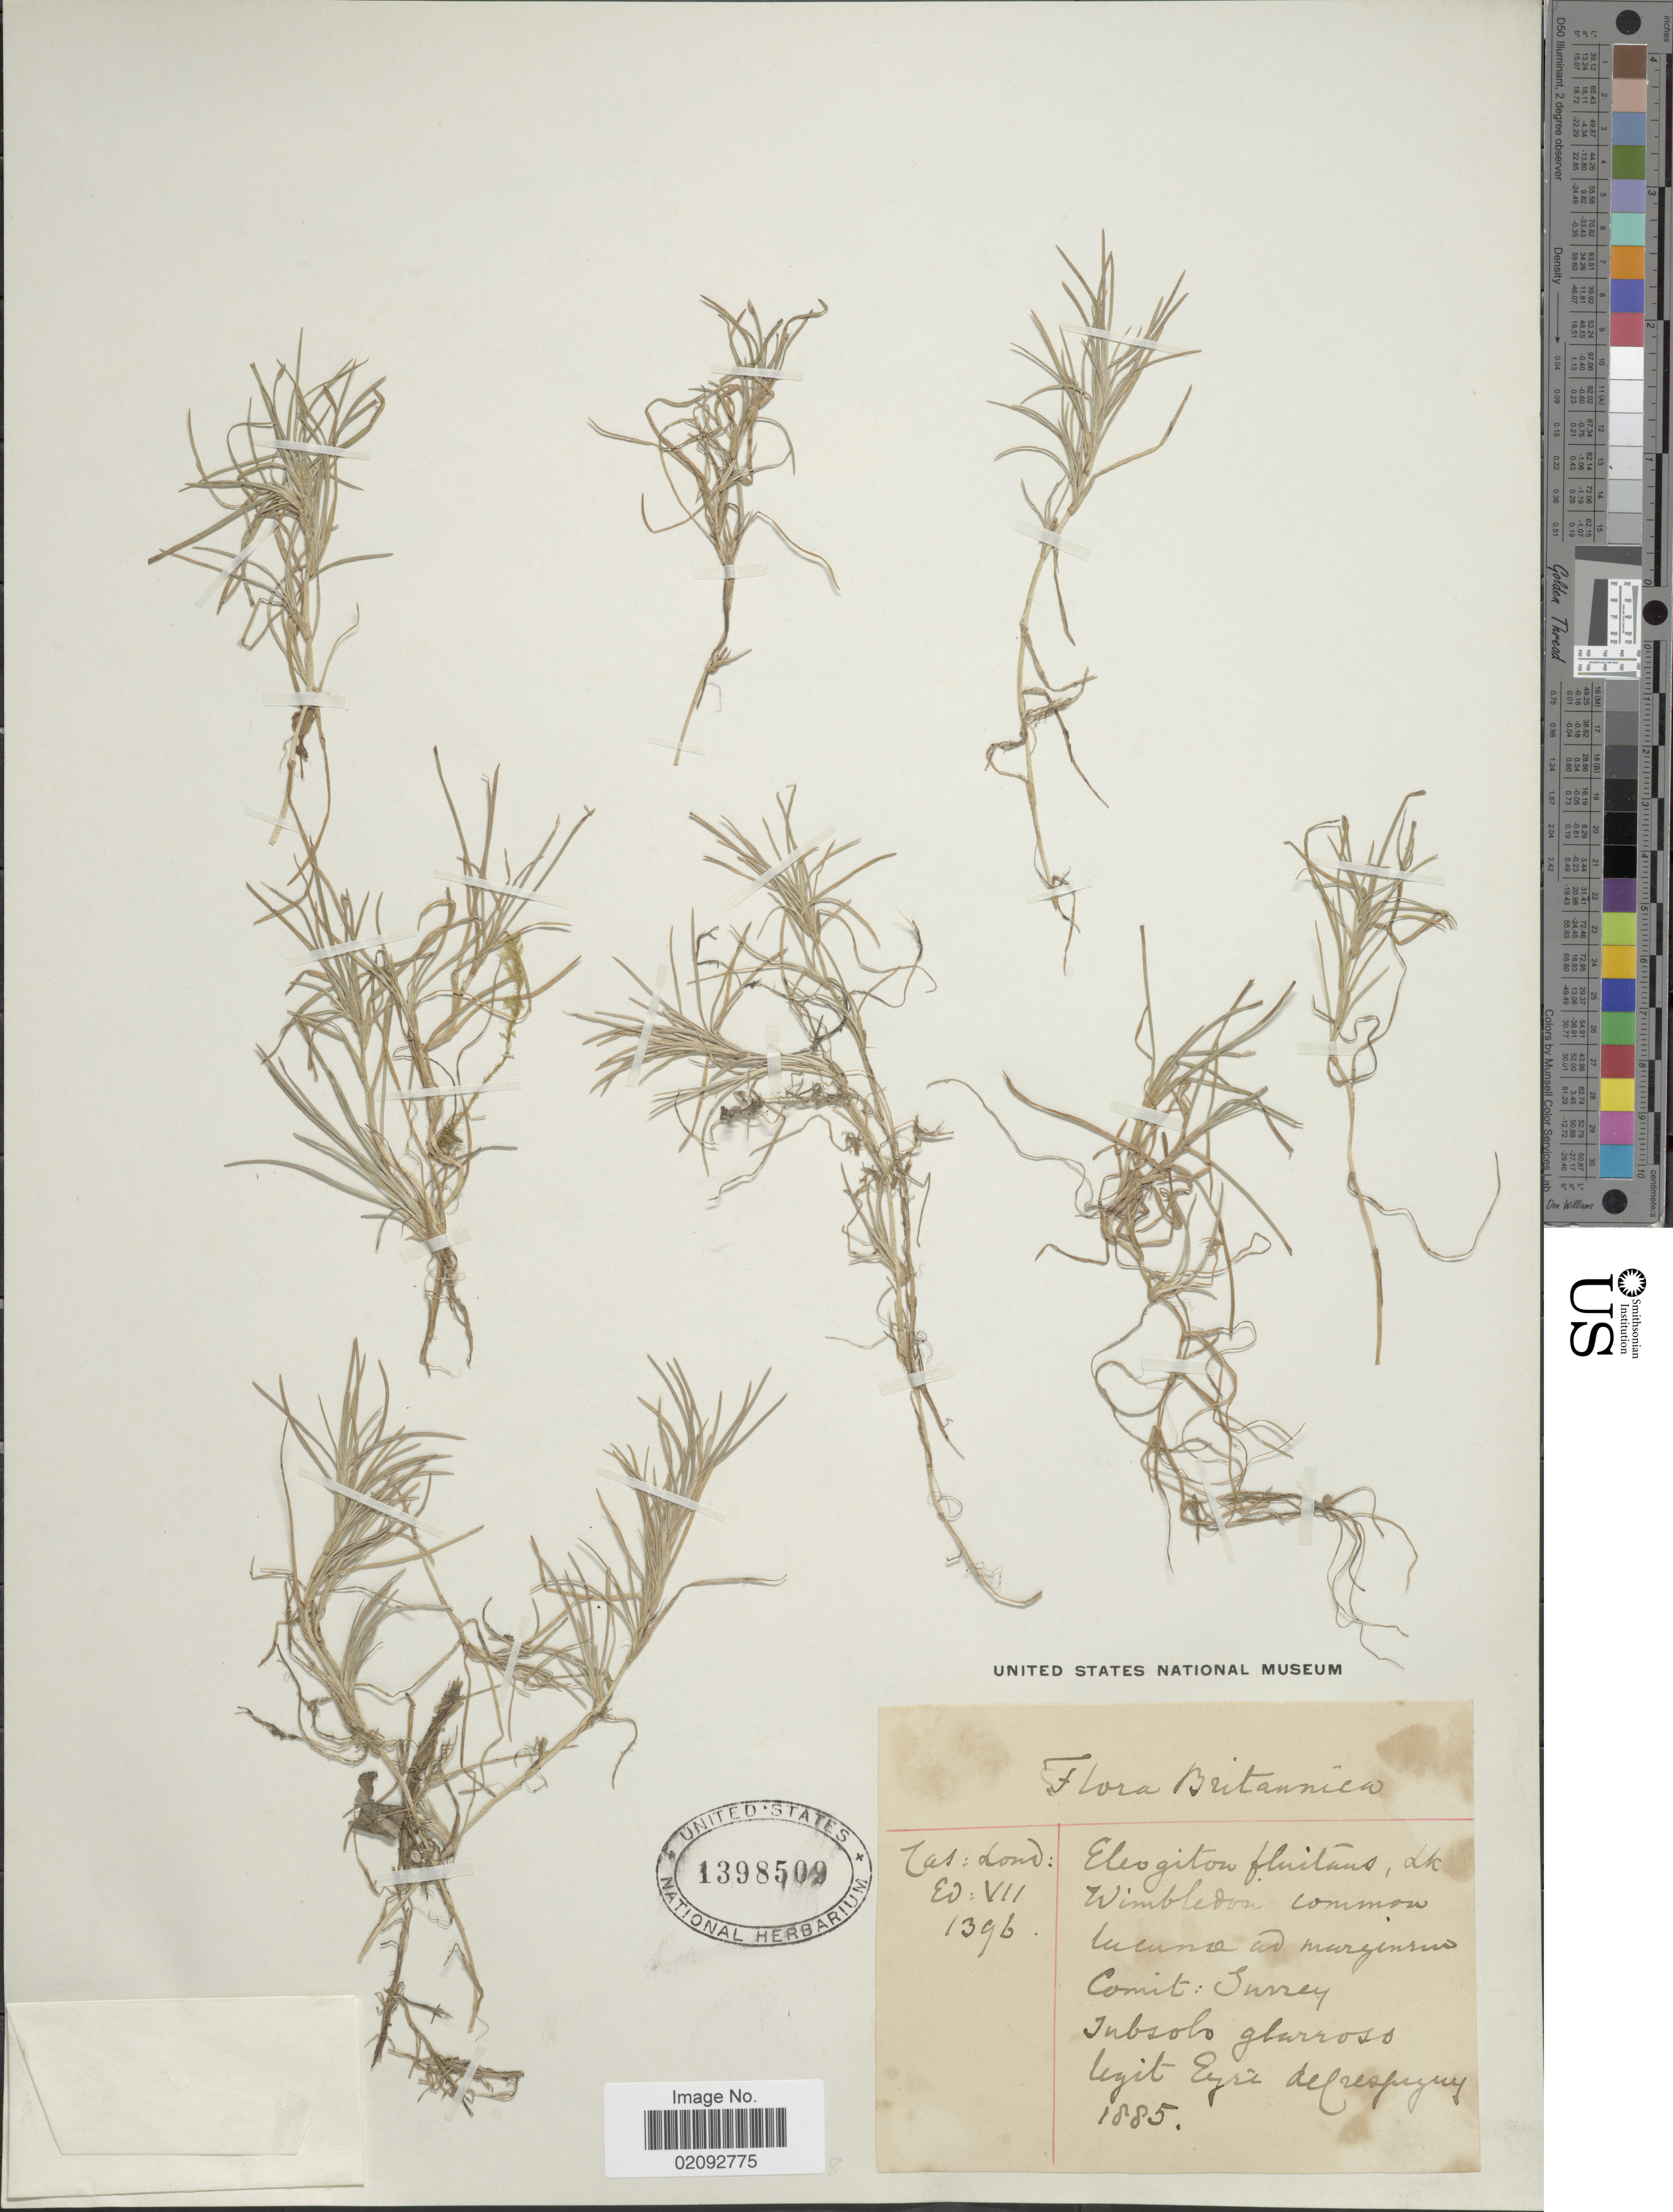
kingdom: Plantae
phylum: Tracheophyta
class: Liliopsida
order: Poales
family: Cyperaceae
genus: Isolepis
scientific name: Isolepis fluitans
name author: (L.) R. Br.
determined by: Strong, Mark T., (BOT), Smithsonian Institution - National Museum of Natural History (UNITED STATES)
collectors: E. de Crespigny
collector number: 1396?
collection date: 1885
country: United Kingdom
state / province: England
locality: Wimbledon Common. Lucanse ad marginus County: Surrey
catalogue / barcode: US 1398509